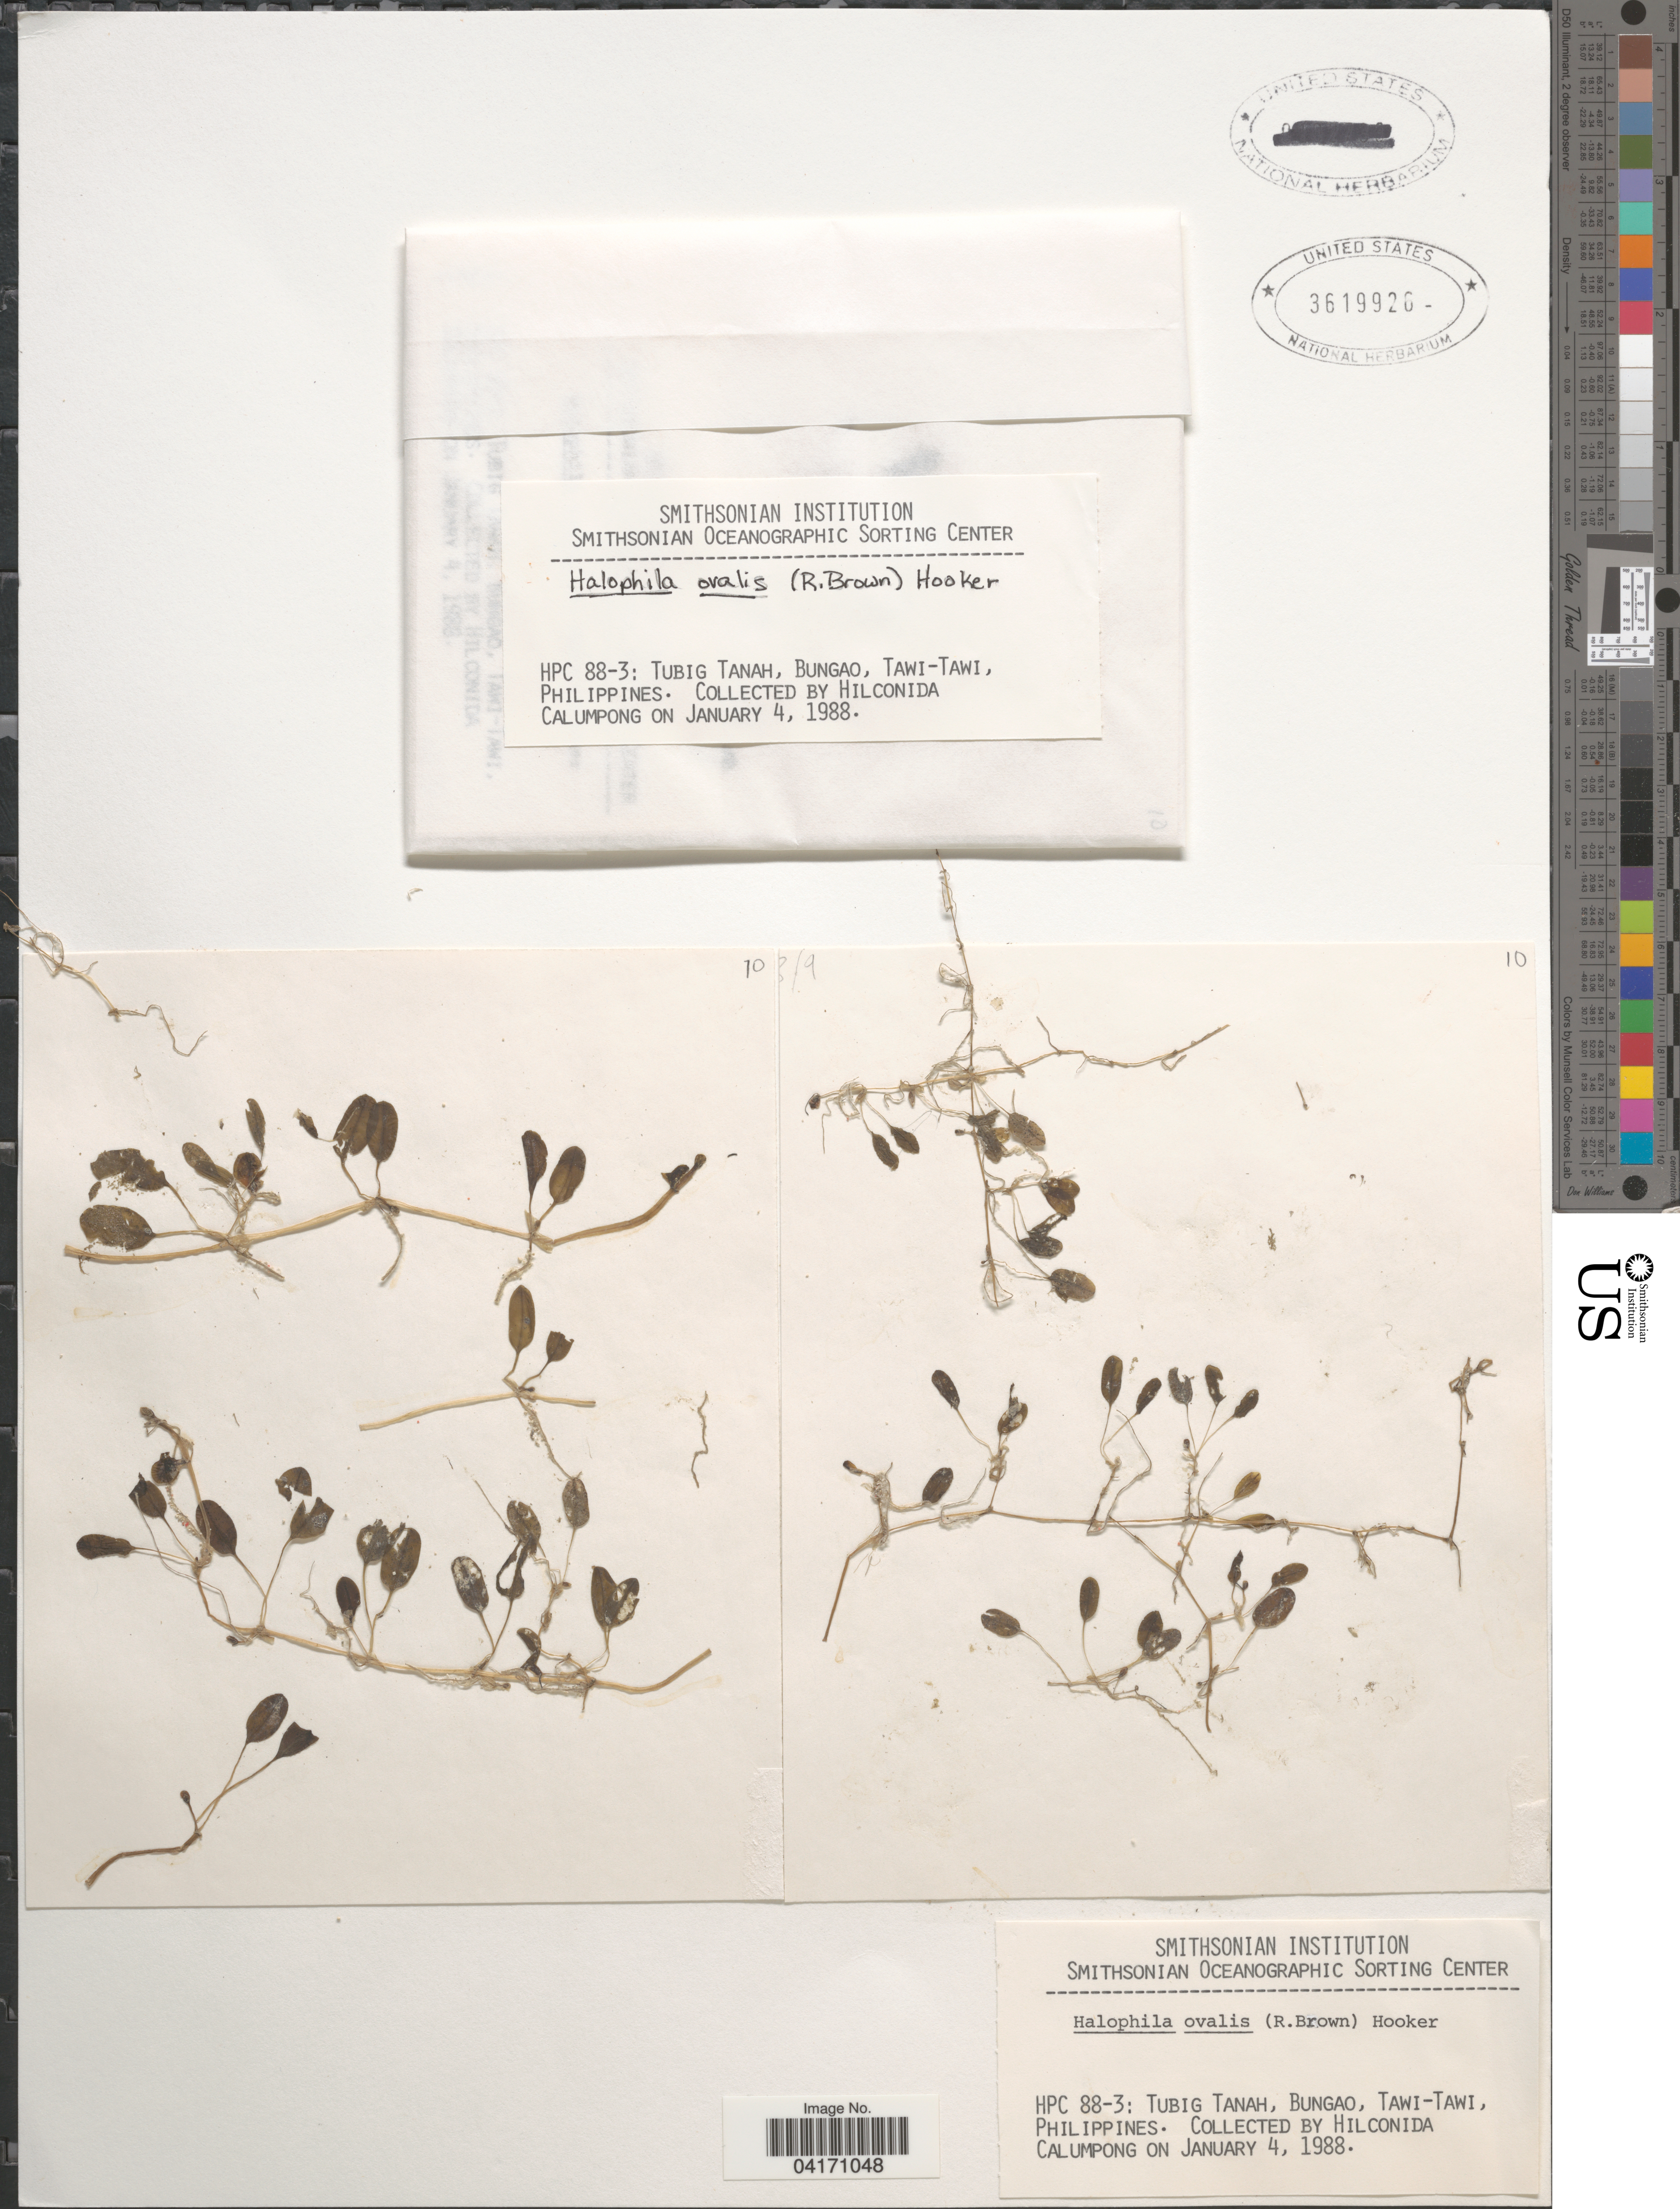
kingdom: Plantae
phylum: Tracheophyta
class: Liliopsida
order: Alismatales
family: Hydrocharitaceae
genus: Halophila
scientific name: Halophila ovalis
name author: (R. Br.) Hook. f.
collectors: H. Calumpong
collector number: HPC88-3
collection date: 1988-01-04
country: Philippines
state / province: Muslim Mindanao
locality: Tubig Tanah, Bungao, Tawi-Tawi.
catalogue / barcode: US 3619926